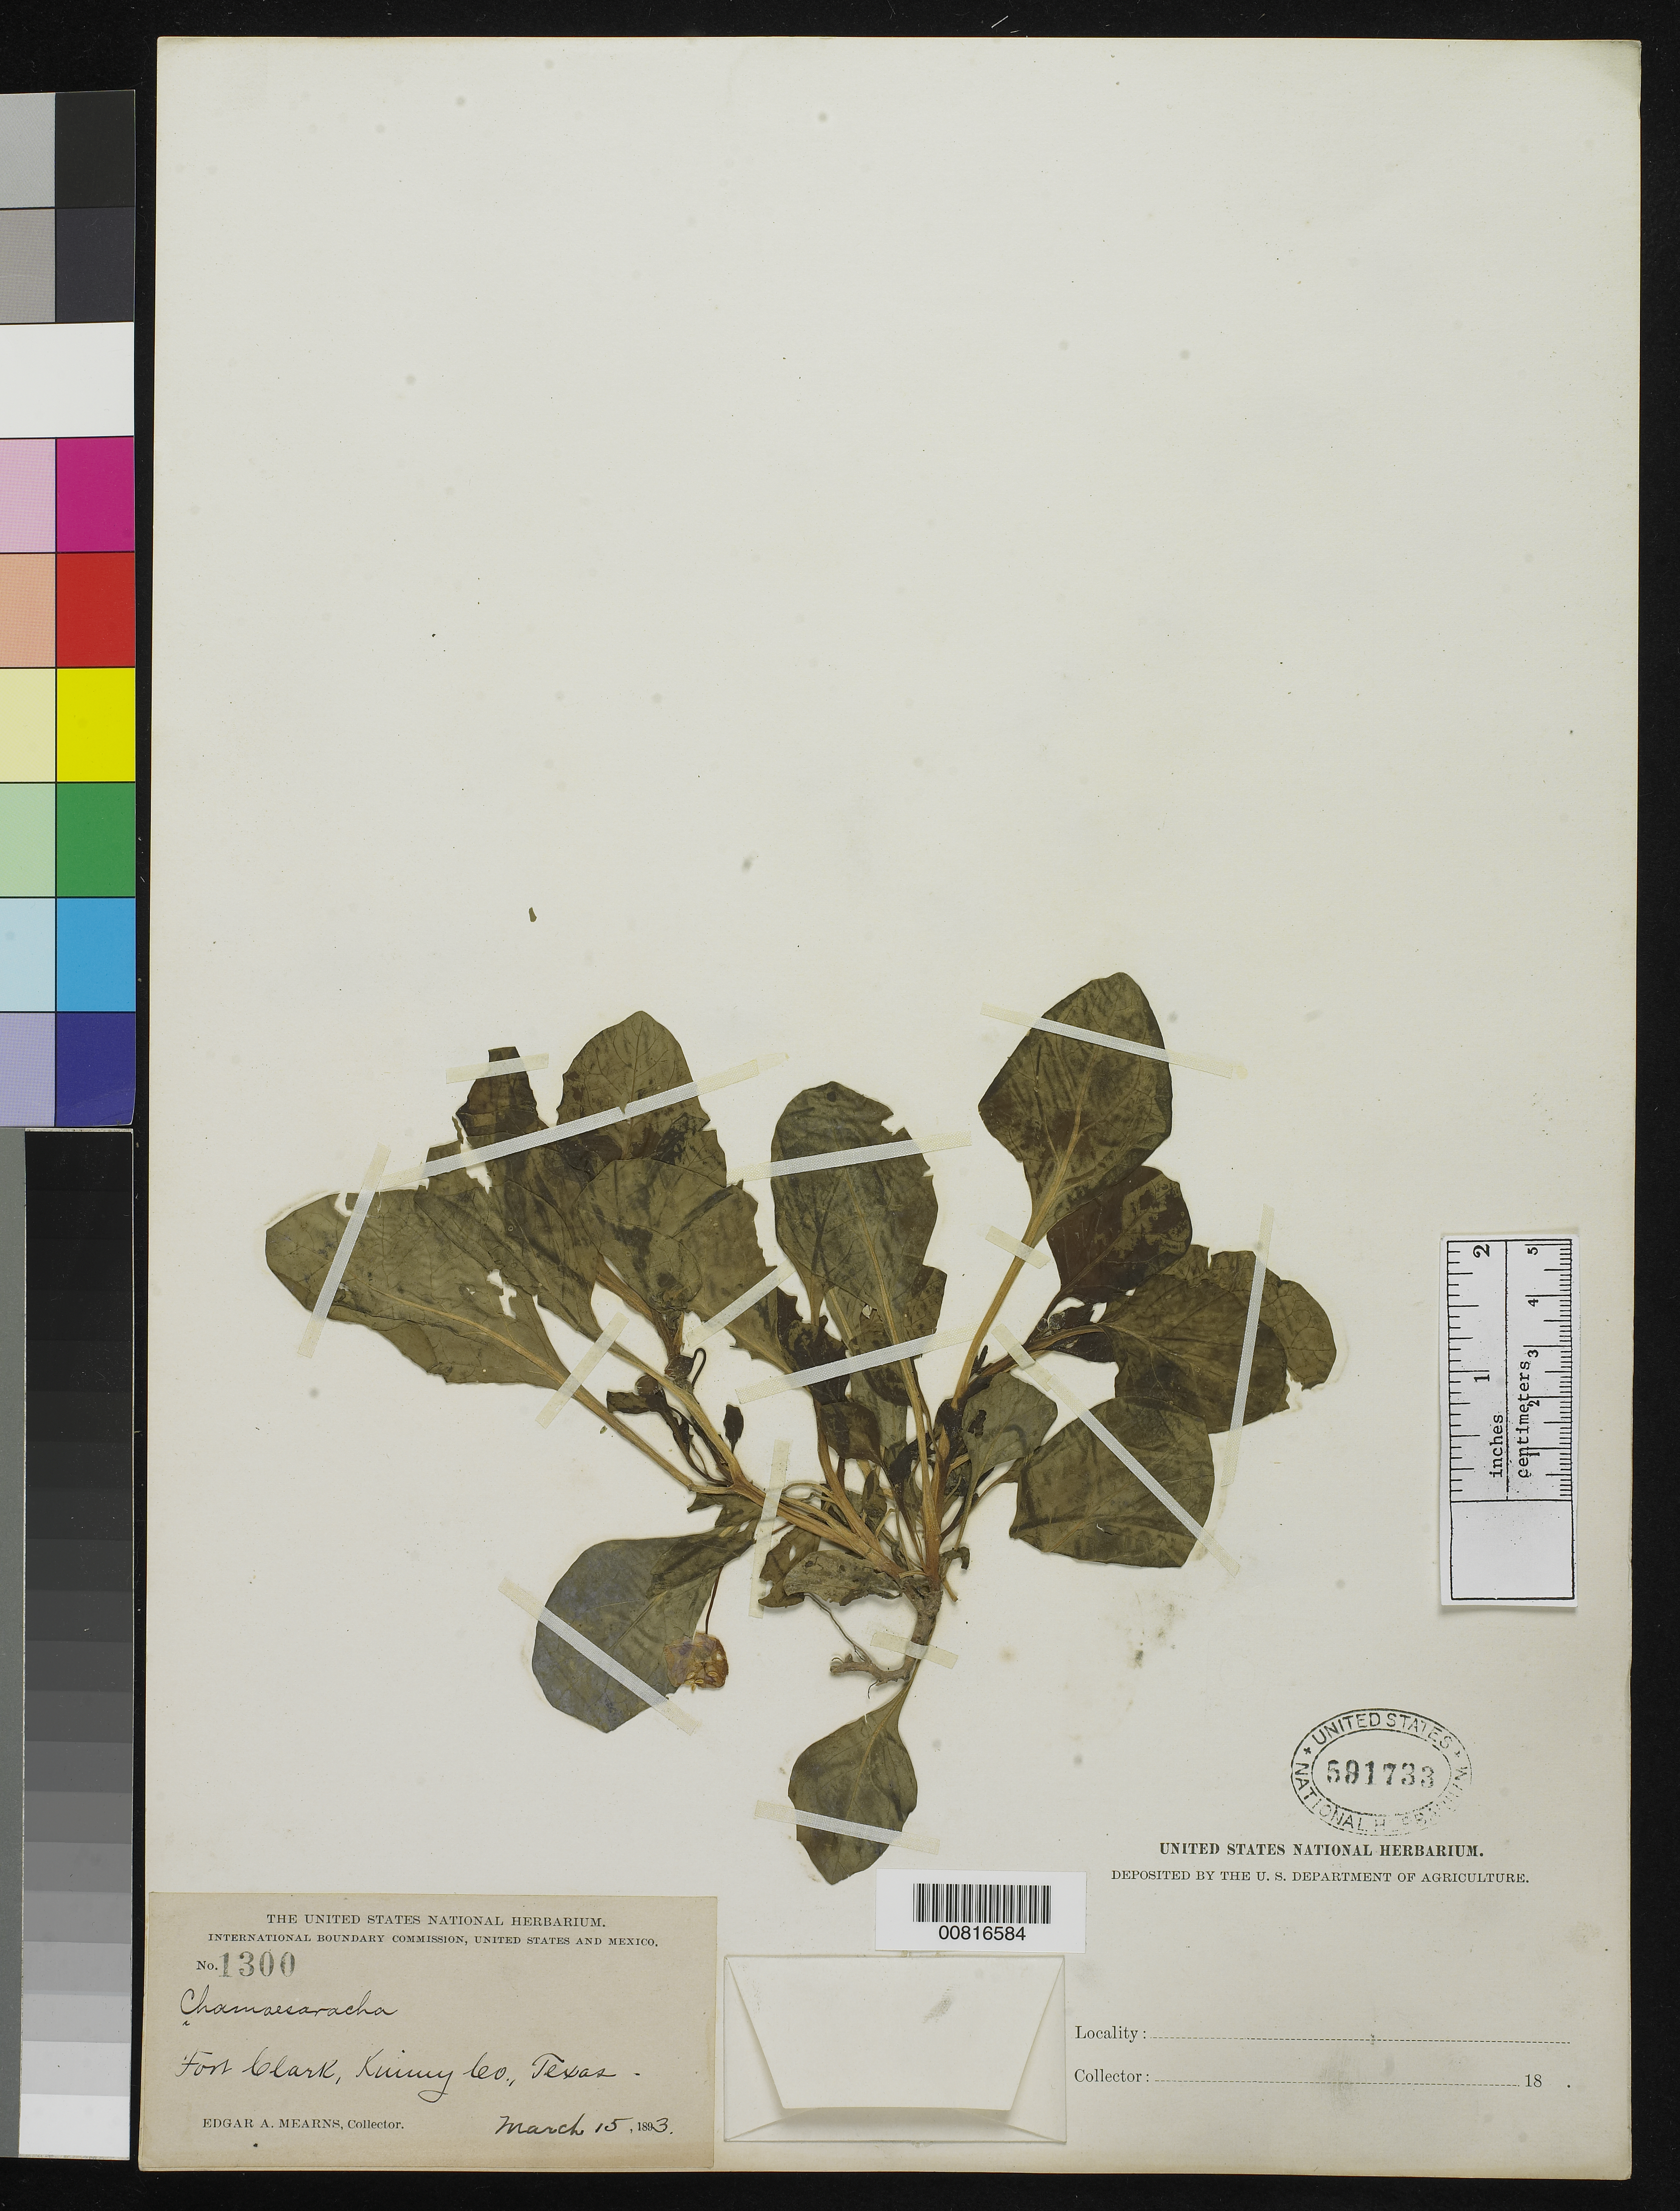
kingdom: Plantae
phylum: Tracheophyta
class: Magnoliopsida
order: Solanales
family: Solanaceae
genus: Quincula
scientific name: Quincula lobata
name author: (Torr.) Raf.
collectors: E. A. Mearns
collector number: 1300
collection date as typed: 15 Mar 1893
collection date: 1893-03-15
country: United States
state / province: Texas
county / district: Kinney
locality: Fork Clark, Kinney County, Texas.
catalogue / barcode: US 591733